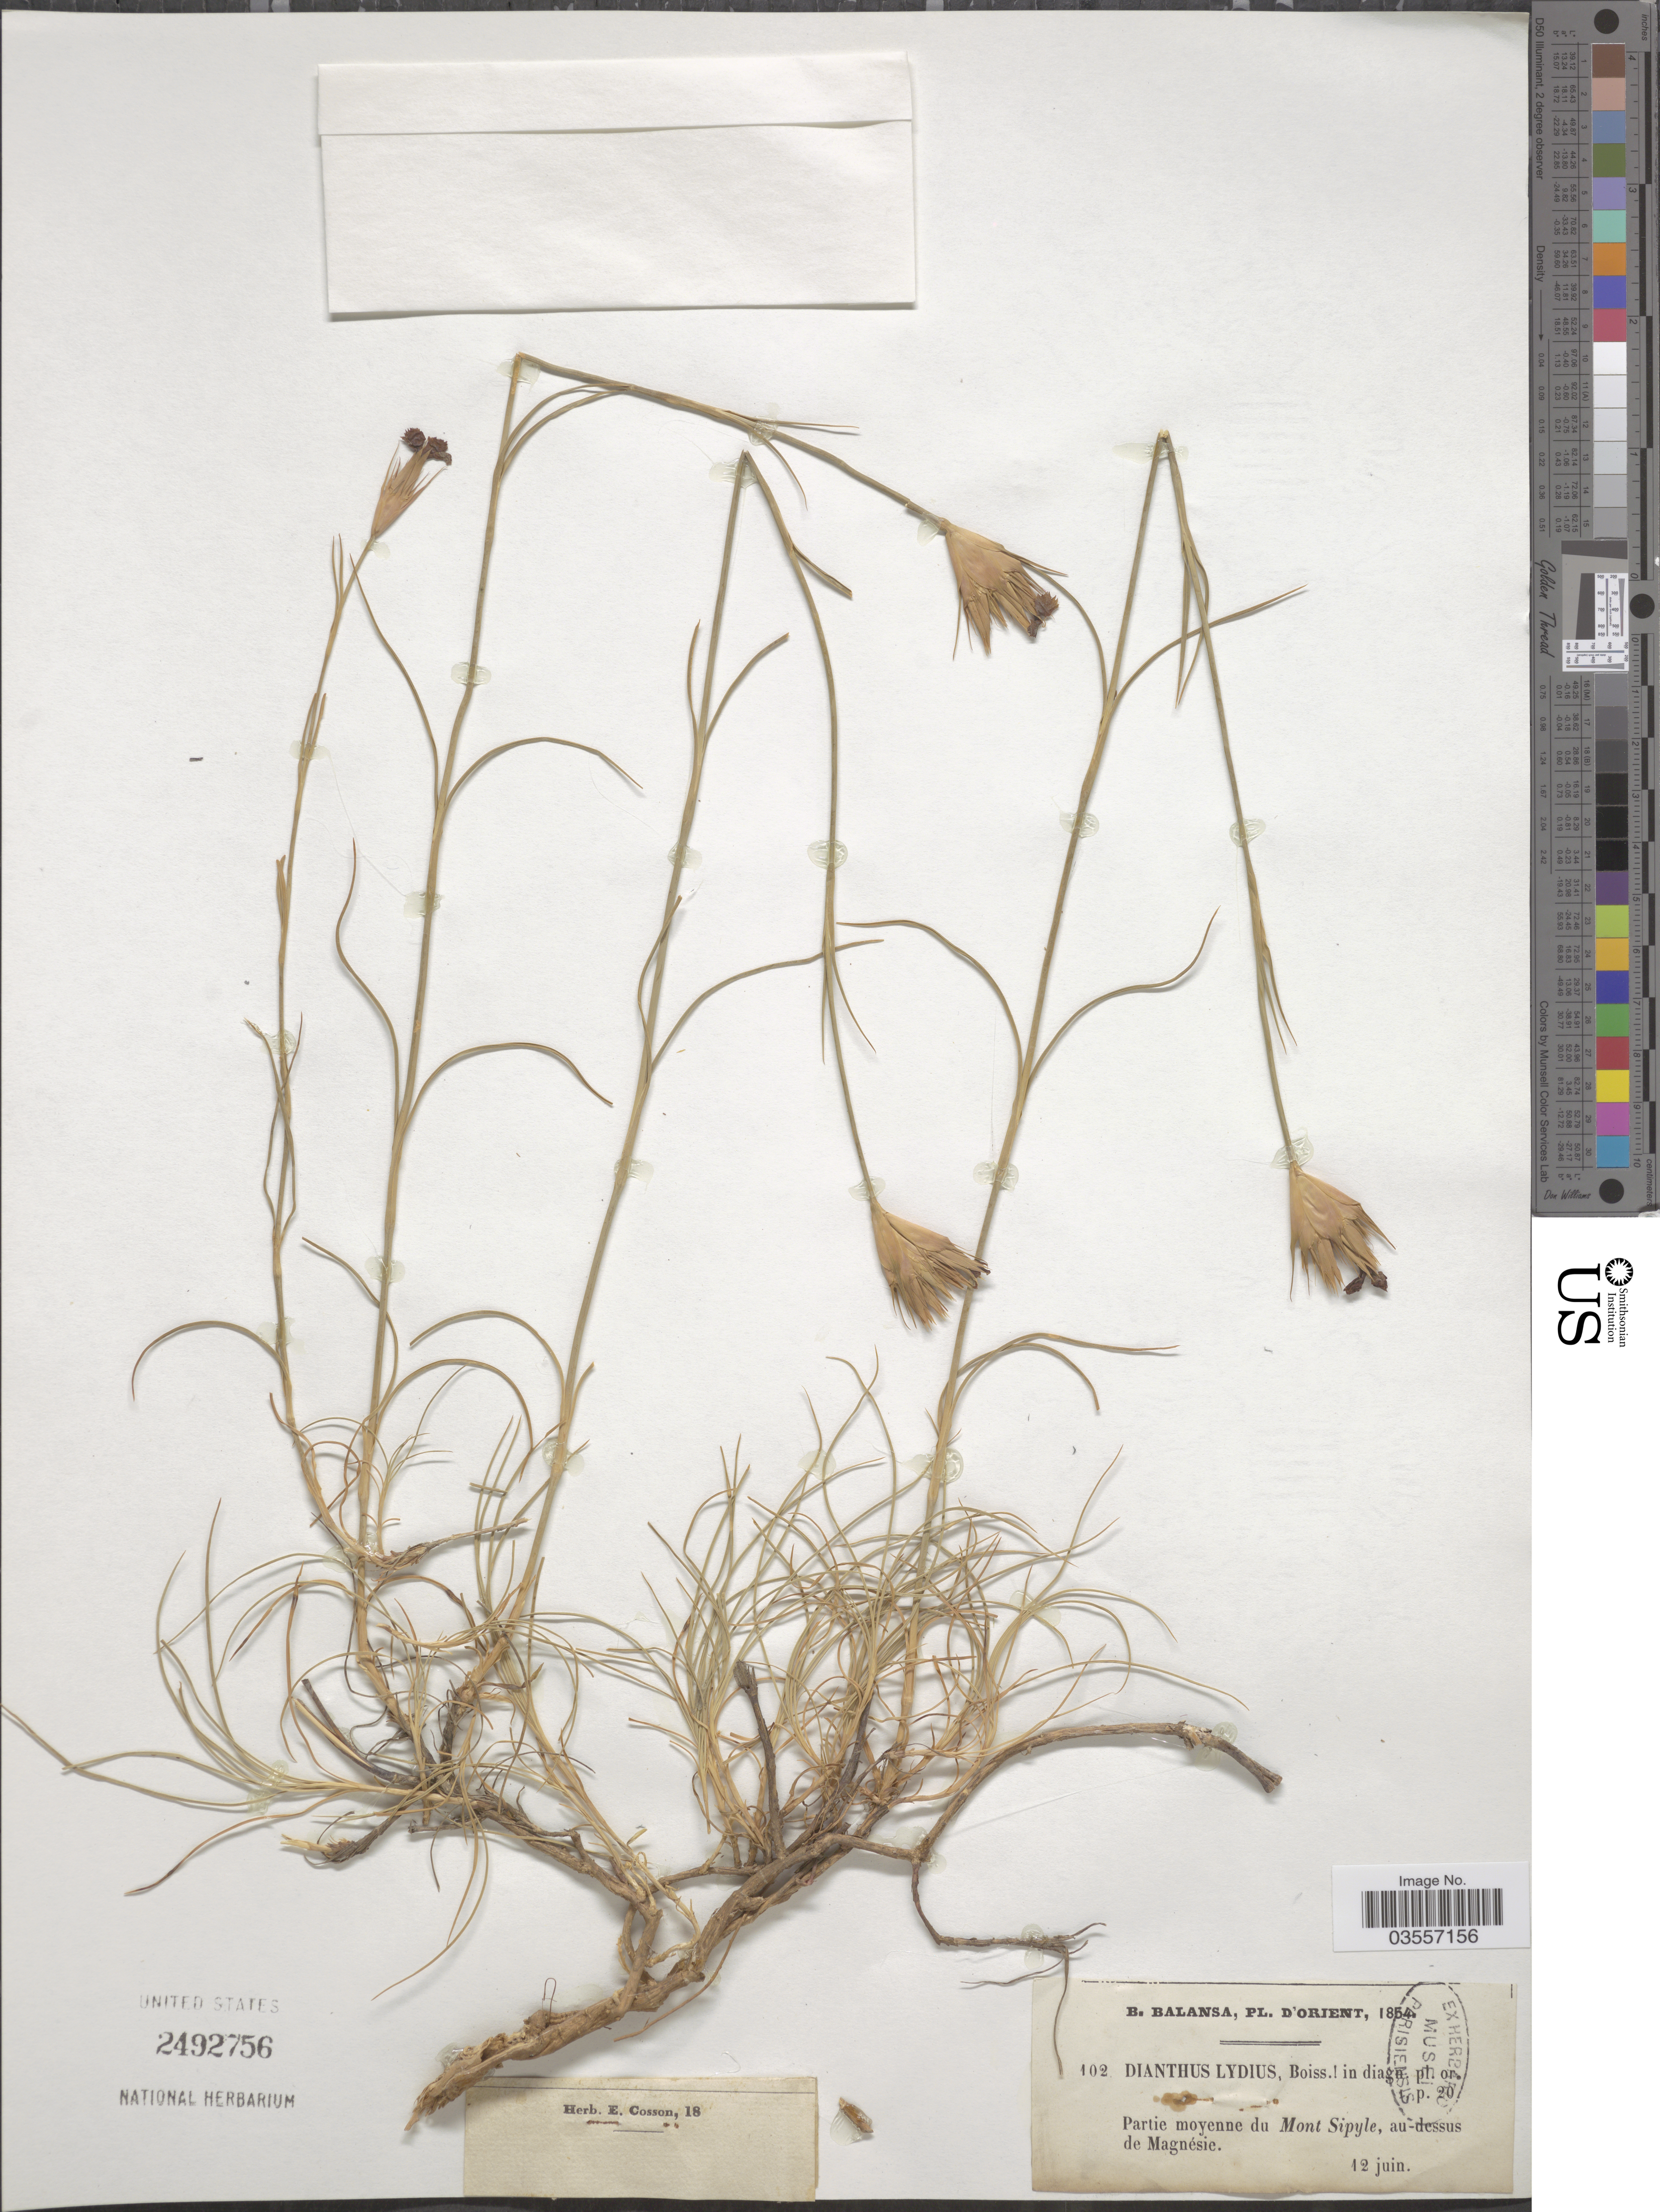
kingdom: Plantae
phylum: Tracheophyta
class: Magnoliopsida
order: Caryophyllales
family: Caryophyllaceae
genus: Dianthus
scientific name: Dianthus lydus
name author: Boiss.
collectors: B. Balansa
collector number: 102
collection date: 1854-06-12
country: Turkey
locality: Orient. Partie moyenne du Mont Sipyle, au-dessus de Magnésie.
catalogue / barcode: US 2492756